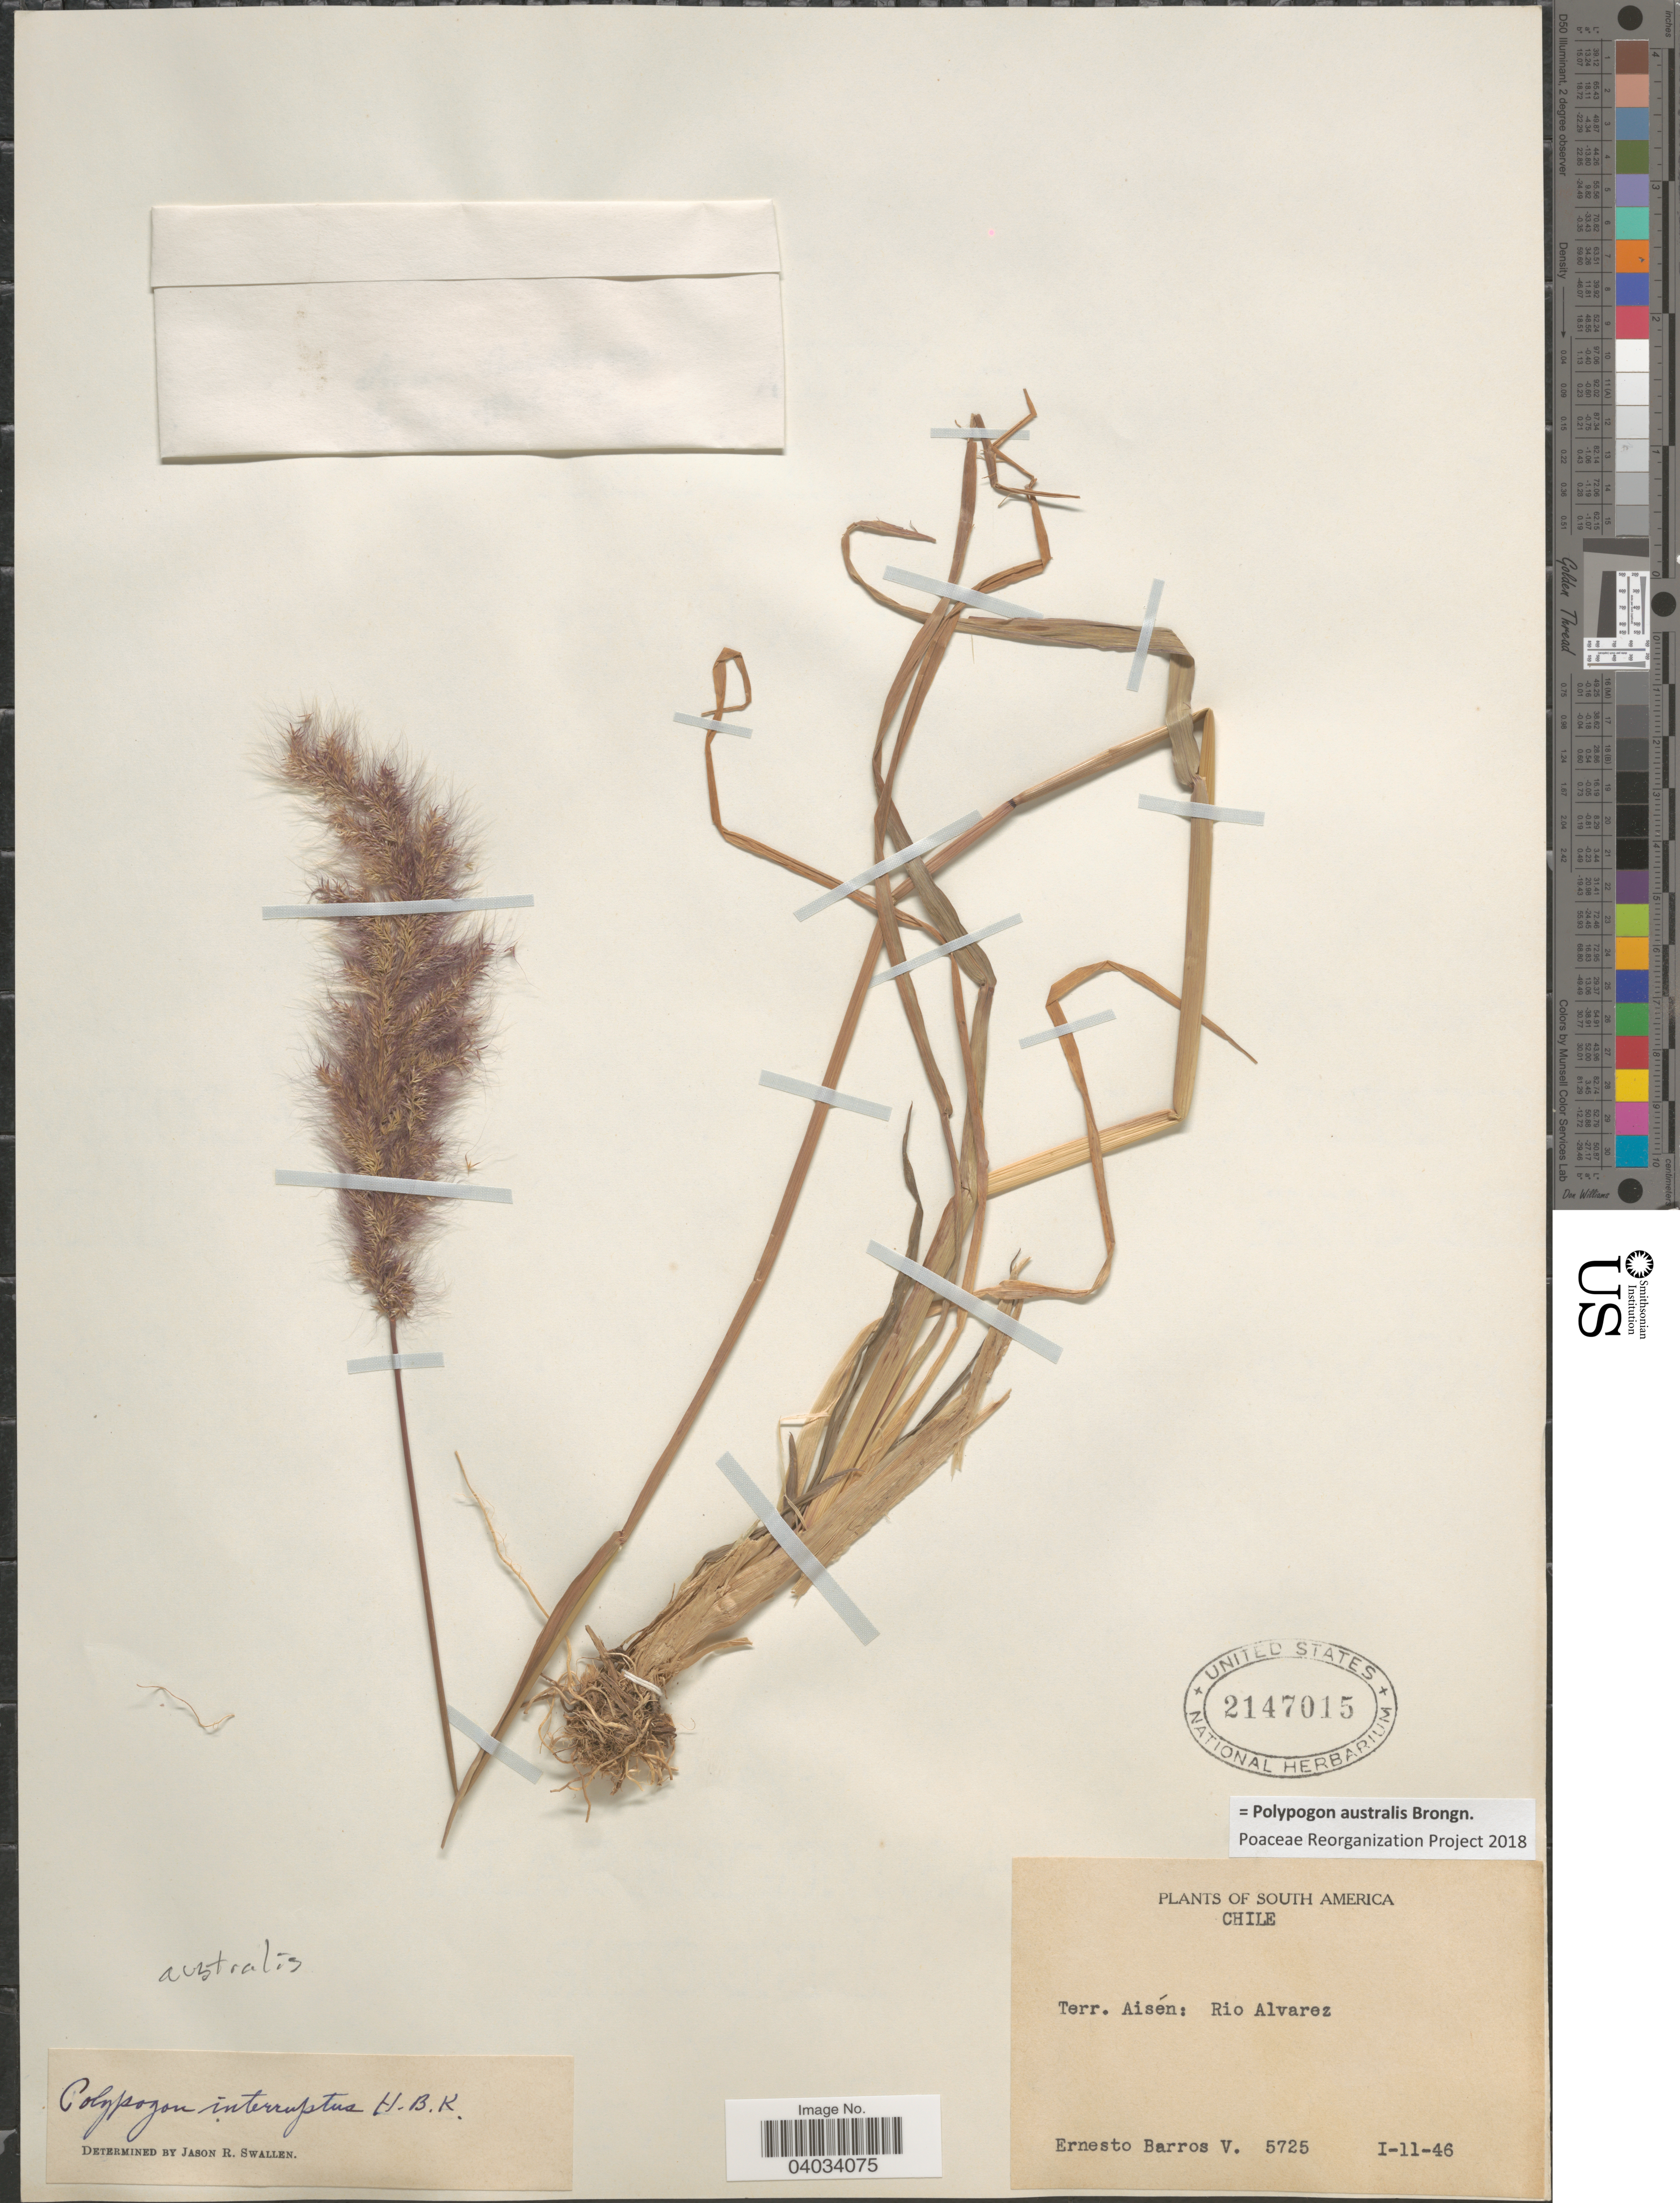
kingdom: Plantae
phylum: Tracheophyta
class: Liliopsida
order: Poales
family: Poaceae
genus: Polypogon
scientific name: Polypogon australis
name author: Brongn.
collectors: E. Barros V.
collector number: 5725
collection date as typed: Transcribed d/m/y: 11/1/46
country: Chile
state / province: Aisén (XI)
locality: Rio Alvarez.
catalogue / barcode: US 2147015